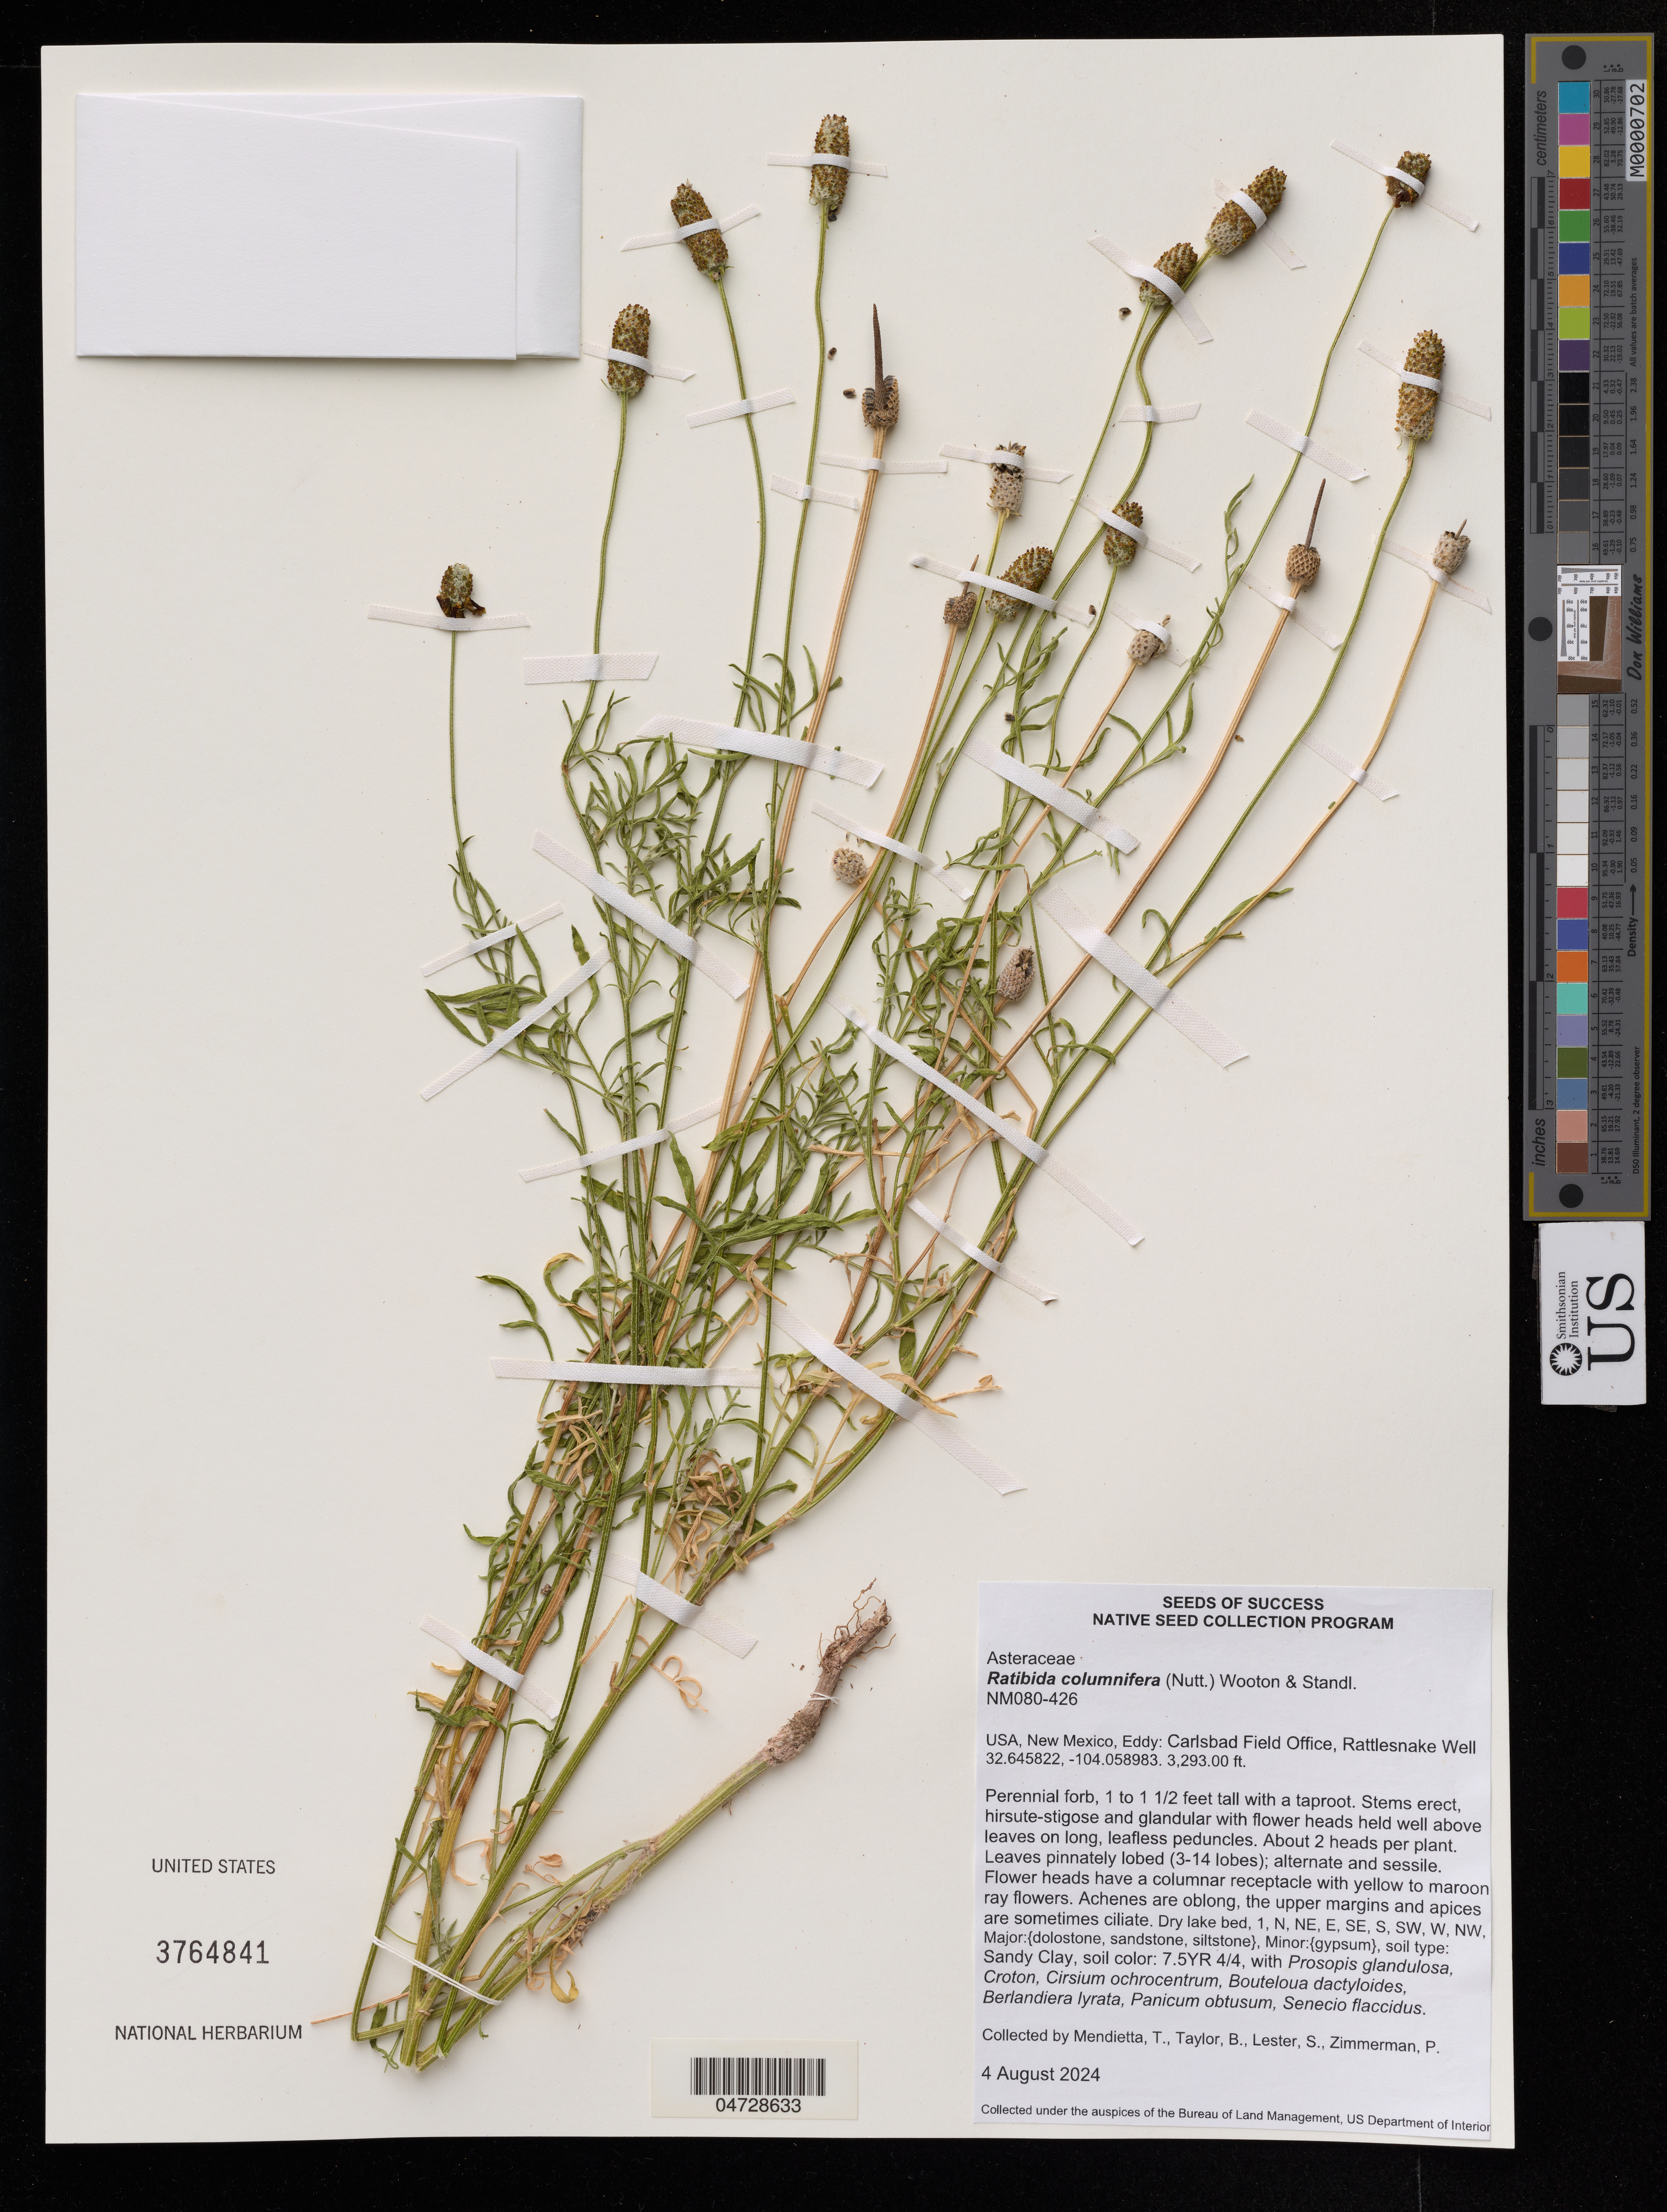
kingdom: Plantae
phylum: Tracheophyta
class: Magnoliopsida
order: Asterales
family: Asteraceae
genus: Ratibida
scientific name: Ratibida columnifera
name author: (Nutt.) Wooton & Standl.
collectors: T. Mendietta & B. Taylor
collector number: NM080-426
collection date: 2024-08-04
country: United States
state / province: New Mexico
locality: Eddy: Carlsbad Field Office, Rattlesnake Well.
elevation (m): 1004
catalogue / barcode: US 3764841